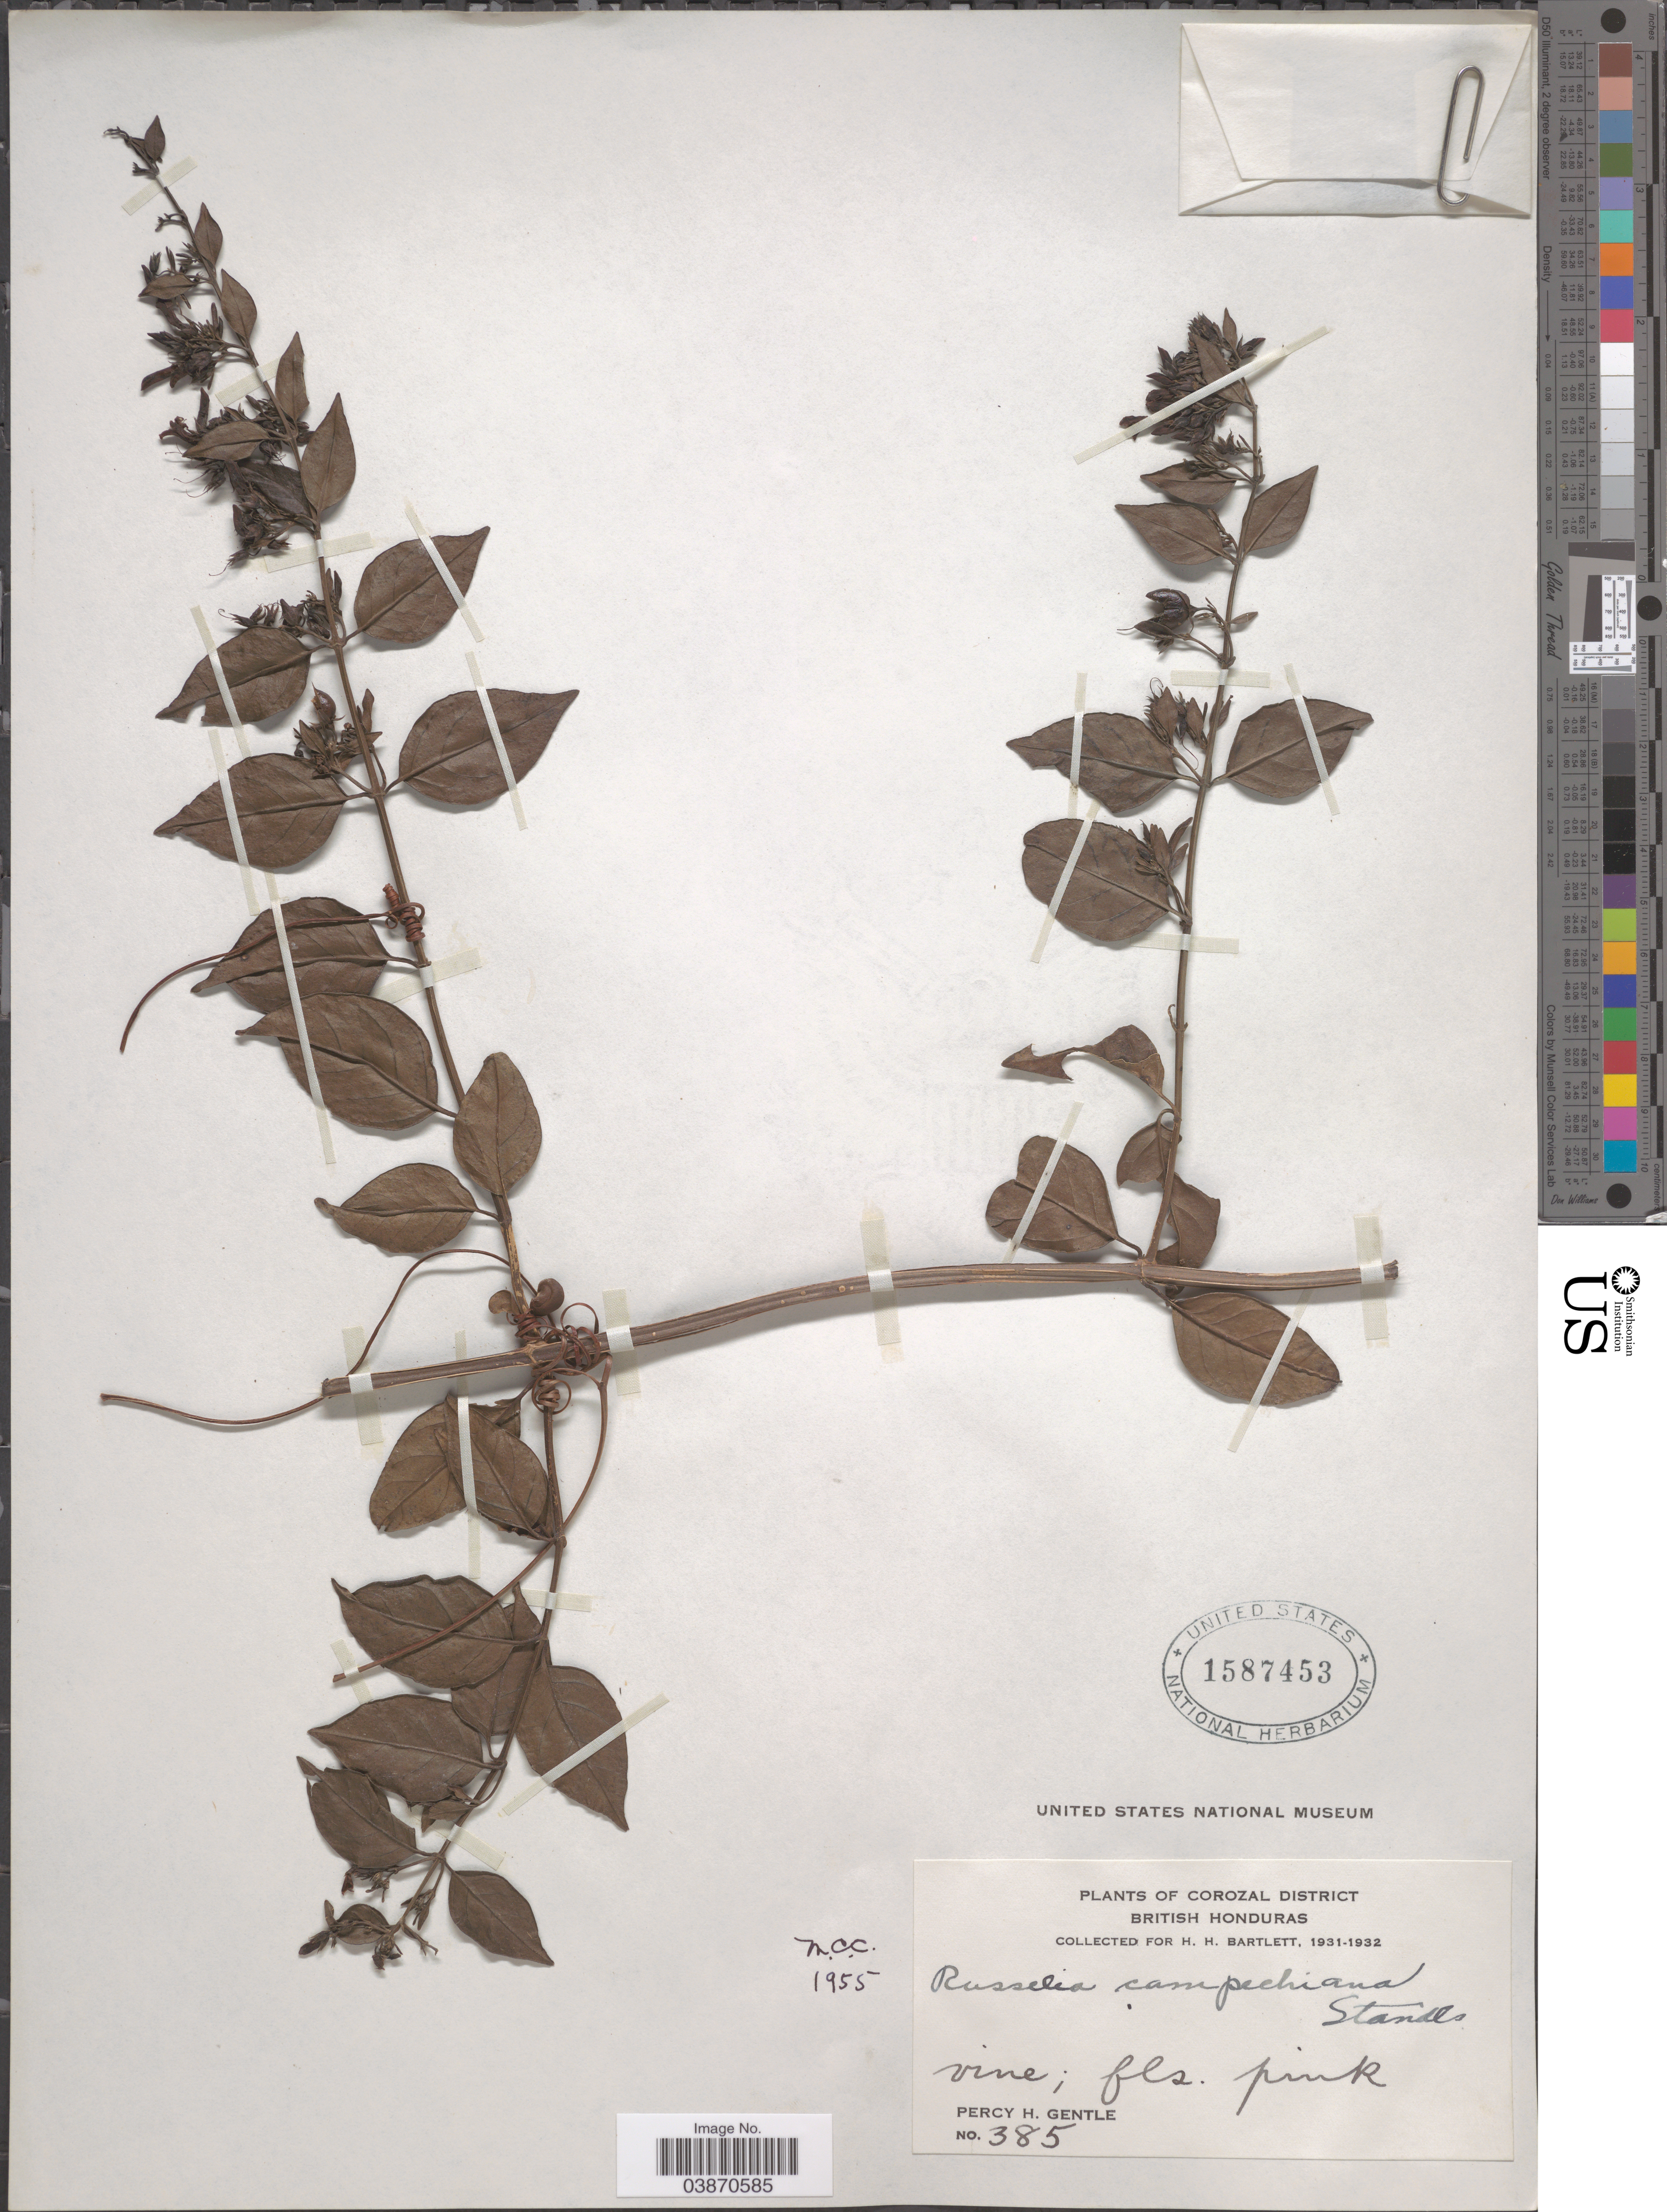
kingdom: Plantae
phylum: Tracheophyta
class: Magnoliopsida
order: Lamiales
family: Plantaginaceae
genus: Russelia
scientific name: Russelia campechiana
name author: Standl.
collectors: P. H. Gentle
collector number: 385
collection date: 1931/1932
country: Belize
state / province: Corozal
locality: Corozal District. British Honduras.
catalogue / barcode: US 1587453